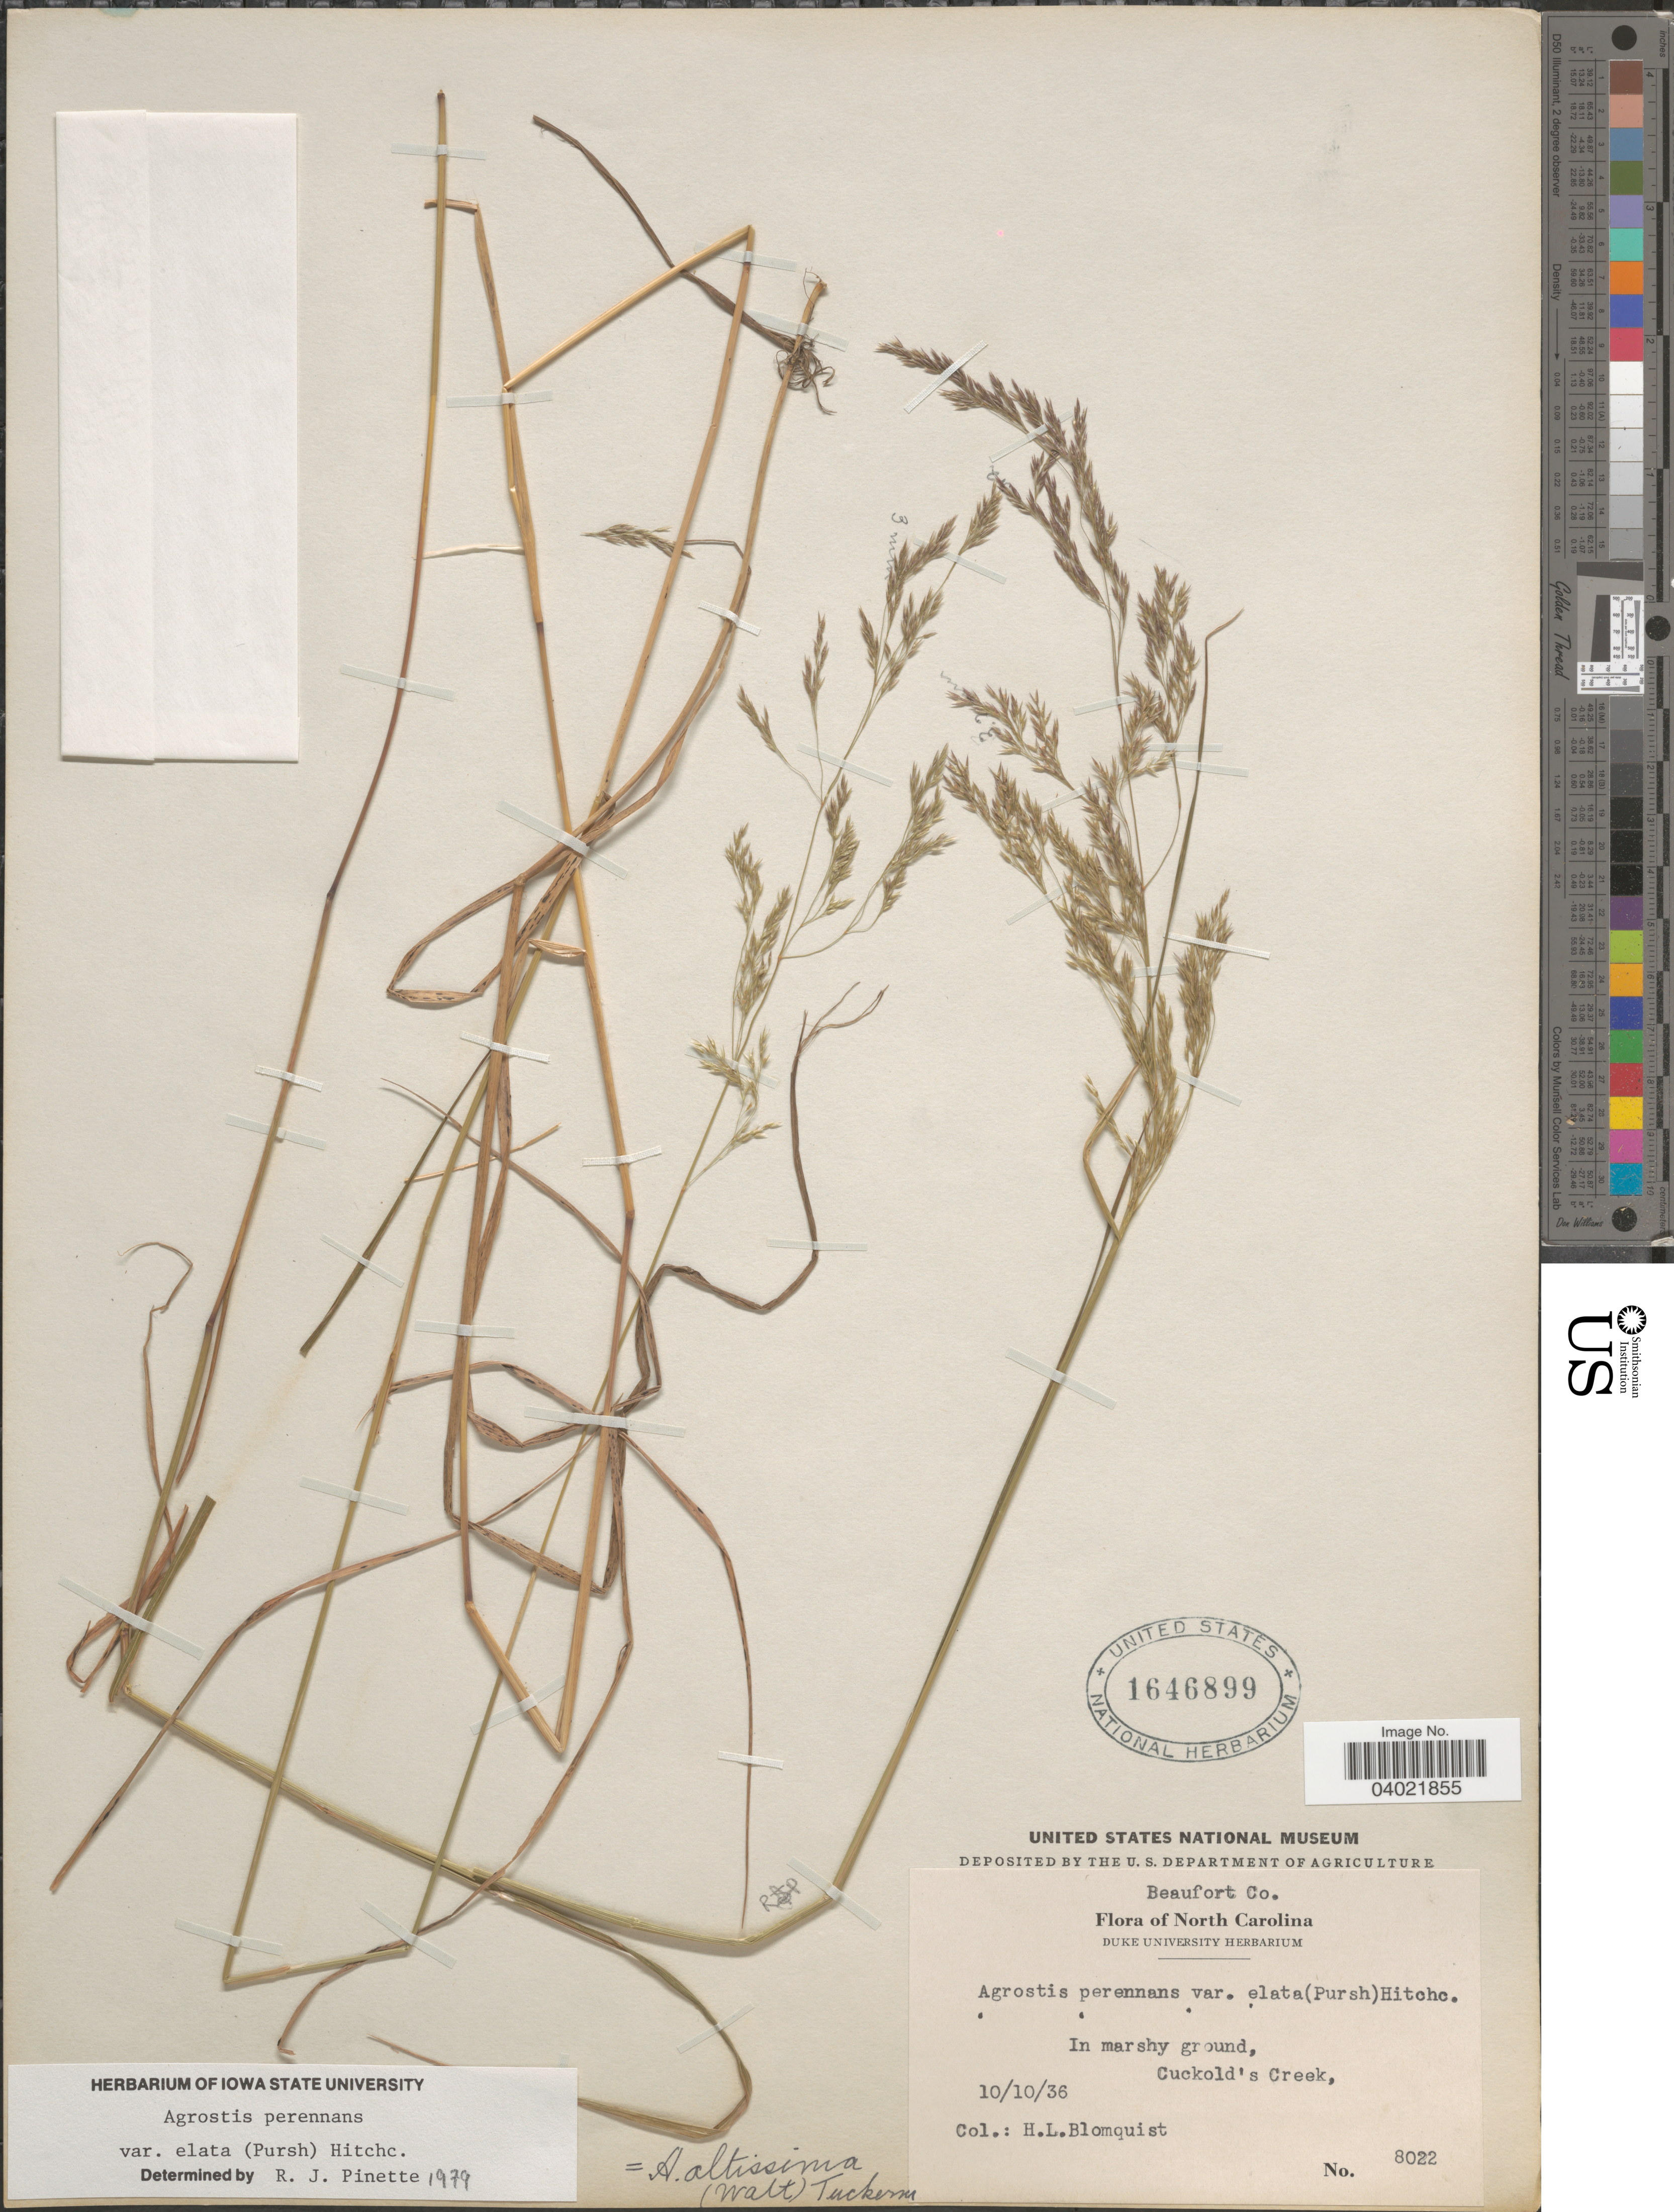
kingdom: Plantae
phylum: Tracheophyta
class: Liliopsida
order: Poales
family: Poaceae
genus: Agrostis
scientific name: Agrostis perennans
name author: (Walter) Tuck.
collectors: H. Blomquist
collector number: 8022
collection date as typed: Transcribed d/m/y: 10/10/36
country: United States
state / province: North Carolina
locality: Beaufort Co. Cuckold's Creek.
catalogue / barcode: US 1646899